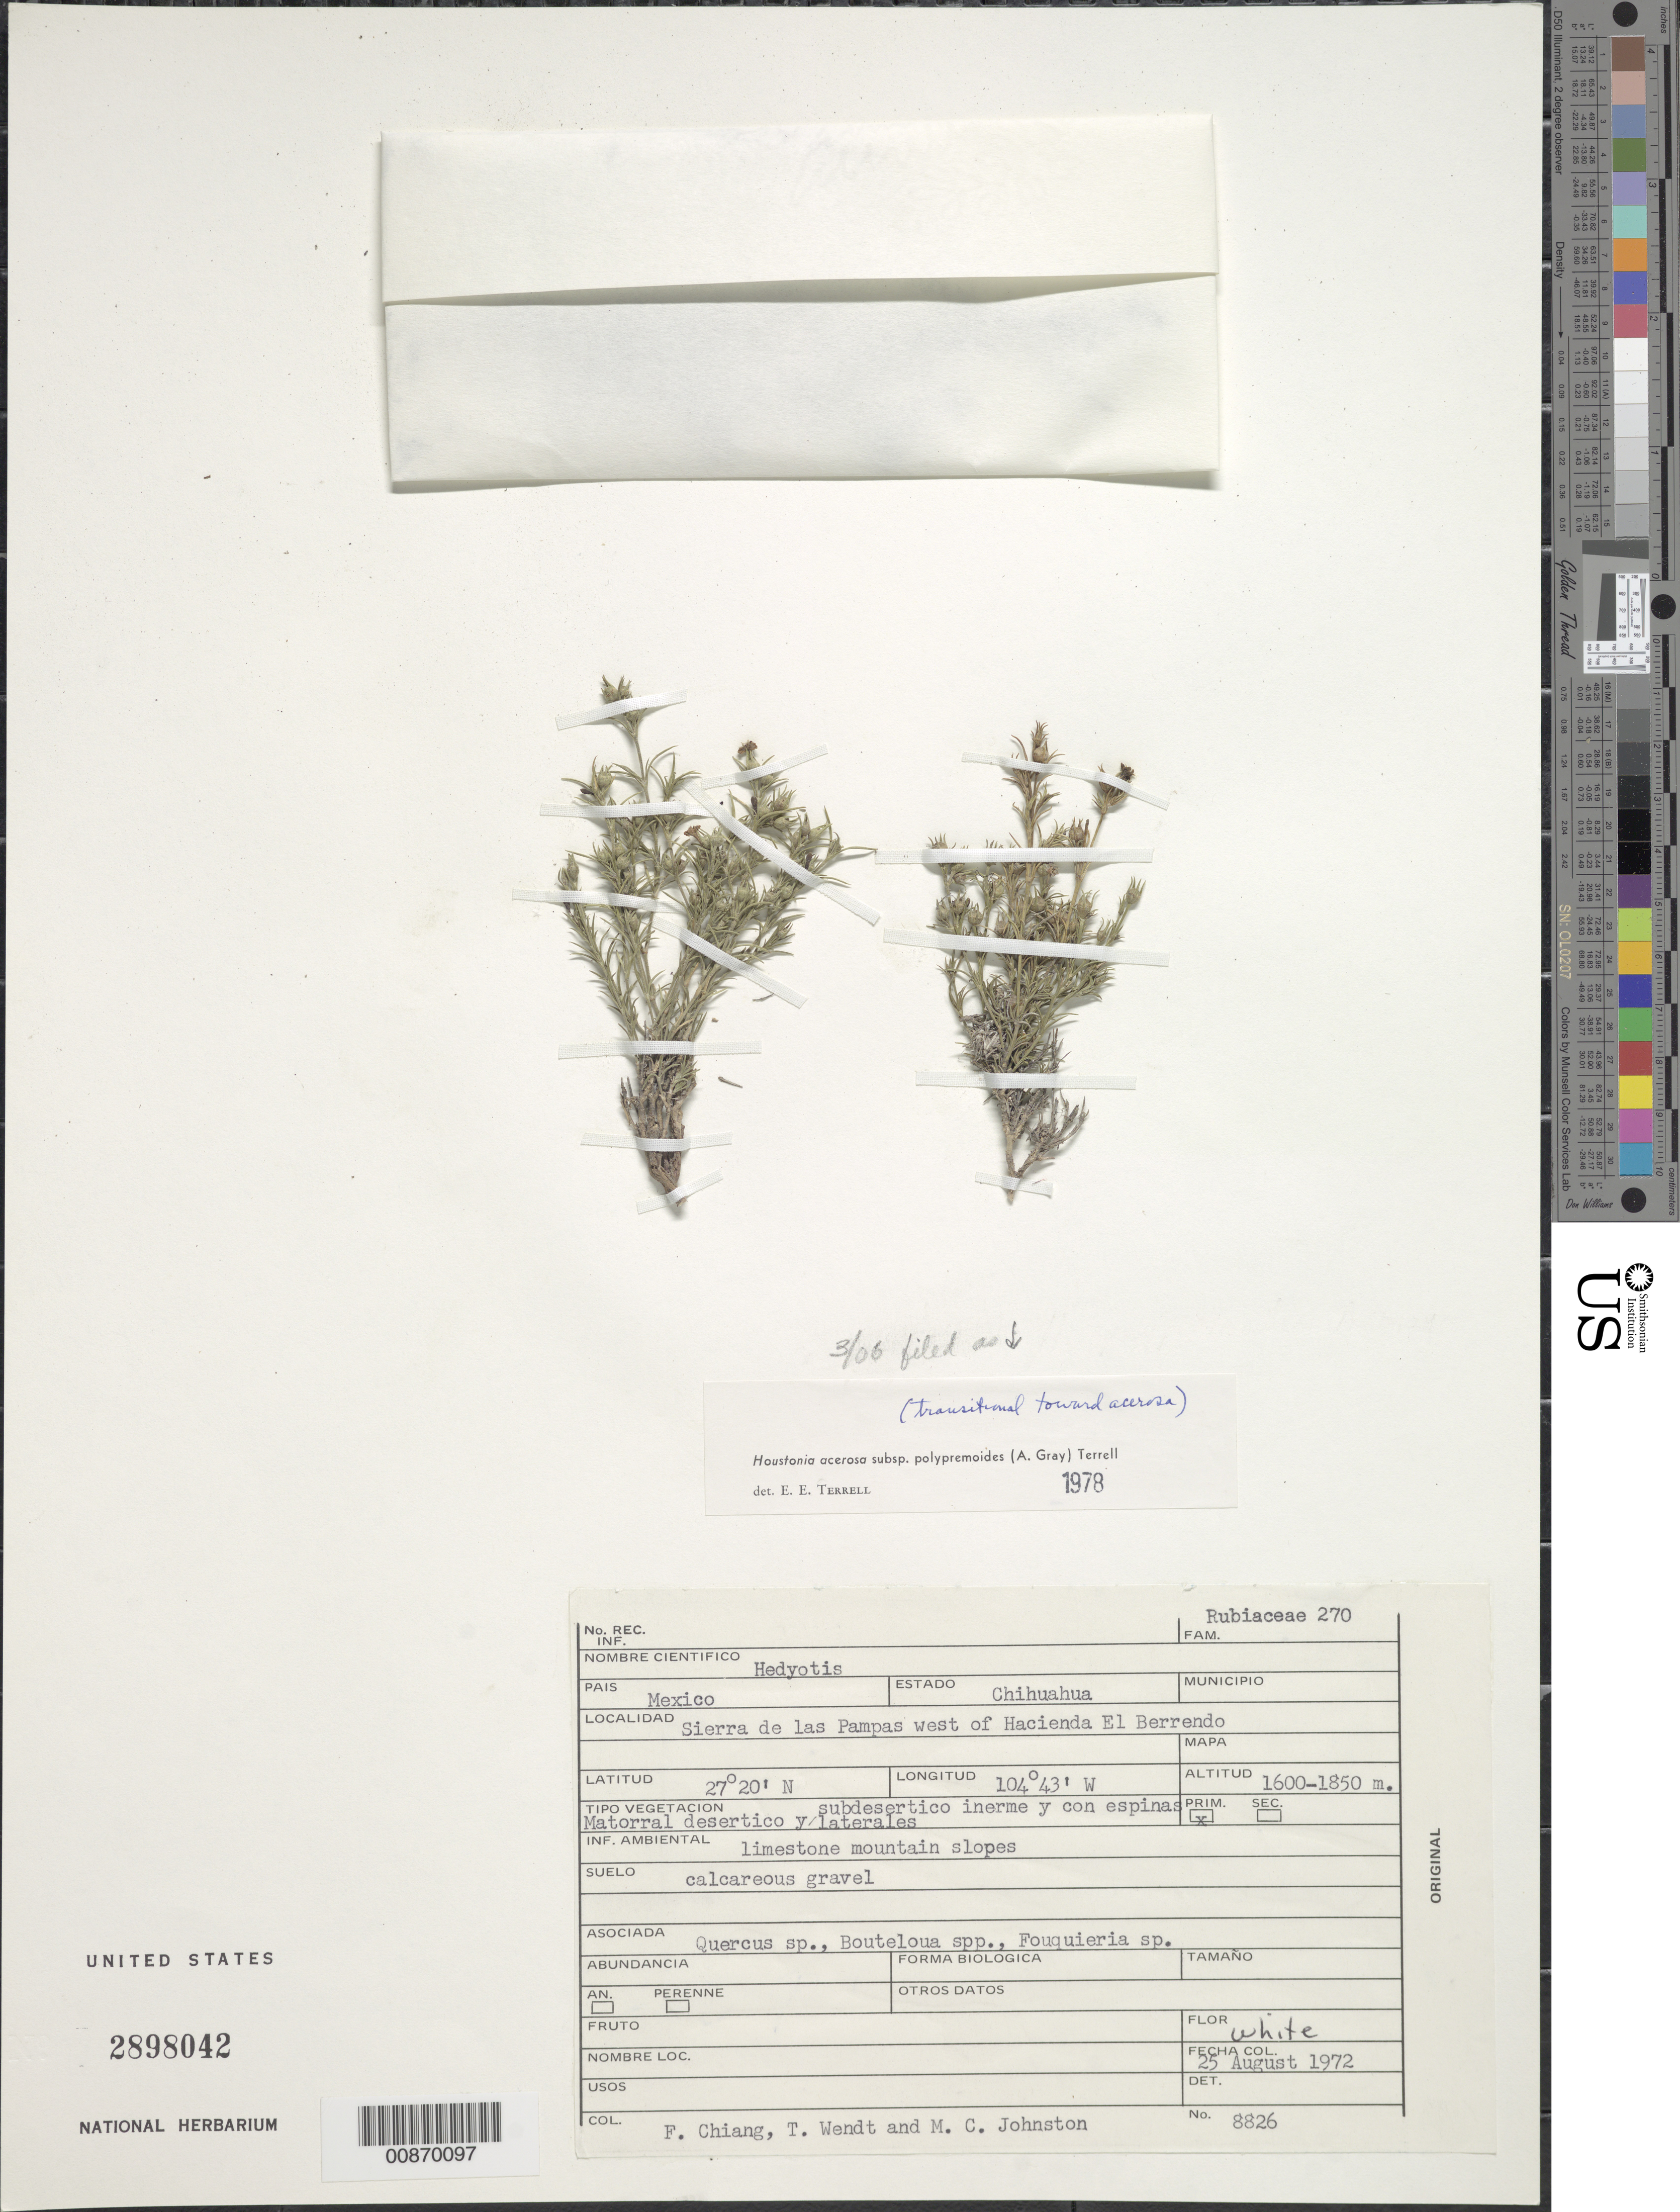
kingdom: Plantae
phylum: Tracheophyta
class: Magnoliopsida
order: Gentianales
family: Rubiaceae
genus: Houstonia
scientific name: Houstonia polypremoides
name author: A. Gray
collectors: F. Chiang, T. L. Wendt & M. Johnston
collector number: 8826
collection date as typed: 25 Aug 1972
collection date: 1972-08-25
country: Mexico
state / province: Chihuahua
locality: Sierra de las Pampas west of Hacienda El Berrendo.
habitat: Matorral desertico y subdesertico inerme y con espinas laterales. Limestone mountain slopes. Calcareous gravel.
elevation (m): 1850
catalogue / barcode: US 2898042